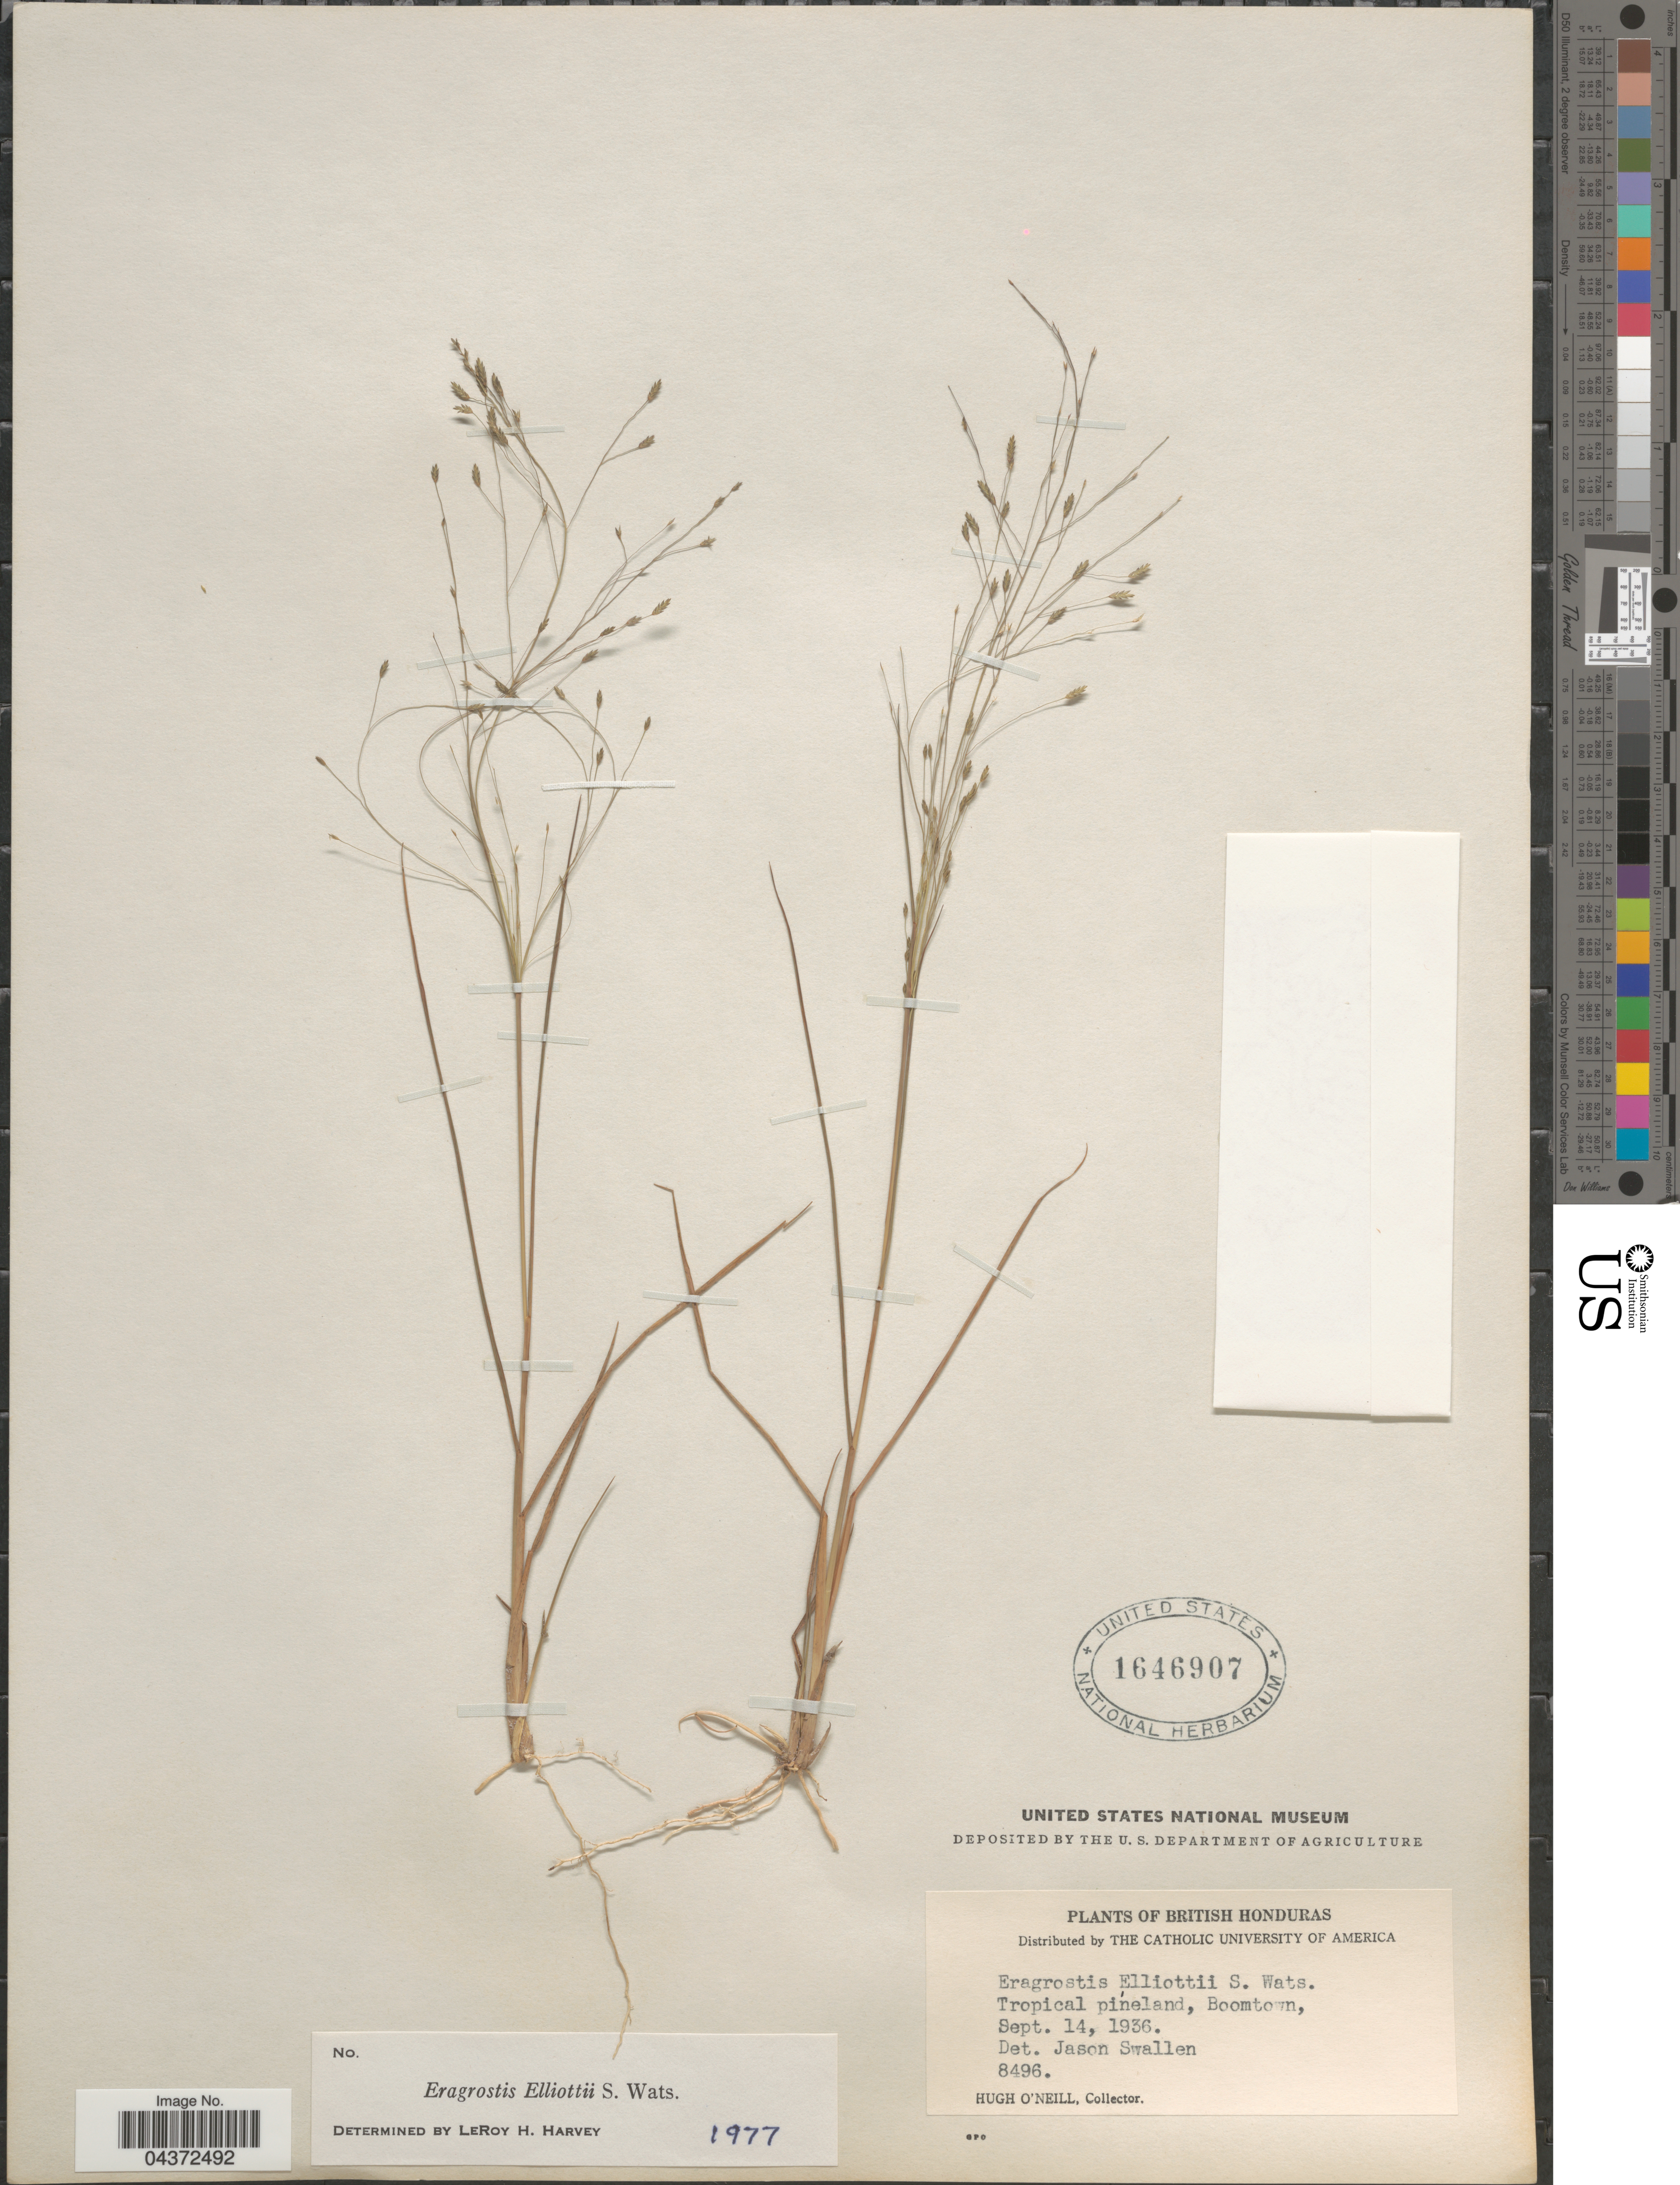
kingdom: Plantae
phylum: Tracheophyta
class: Liliopsida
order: Poales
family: Poaceae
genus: Eragrostis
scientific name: Eragrostis elliottii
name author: S. Watson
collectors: H. O'Neill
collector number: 8496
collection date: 1936-09-14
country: Belize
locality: British Honduras. Tropical pineland, Boomtown.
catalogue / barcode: US 1646907